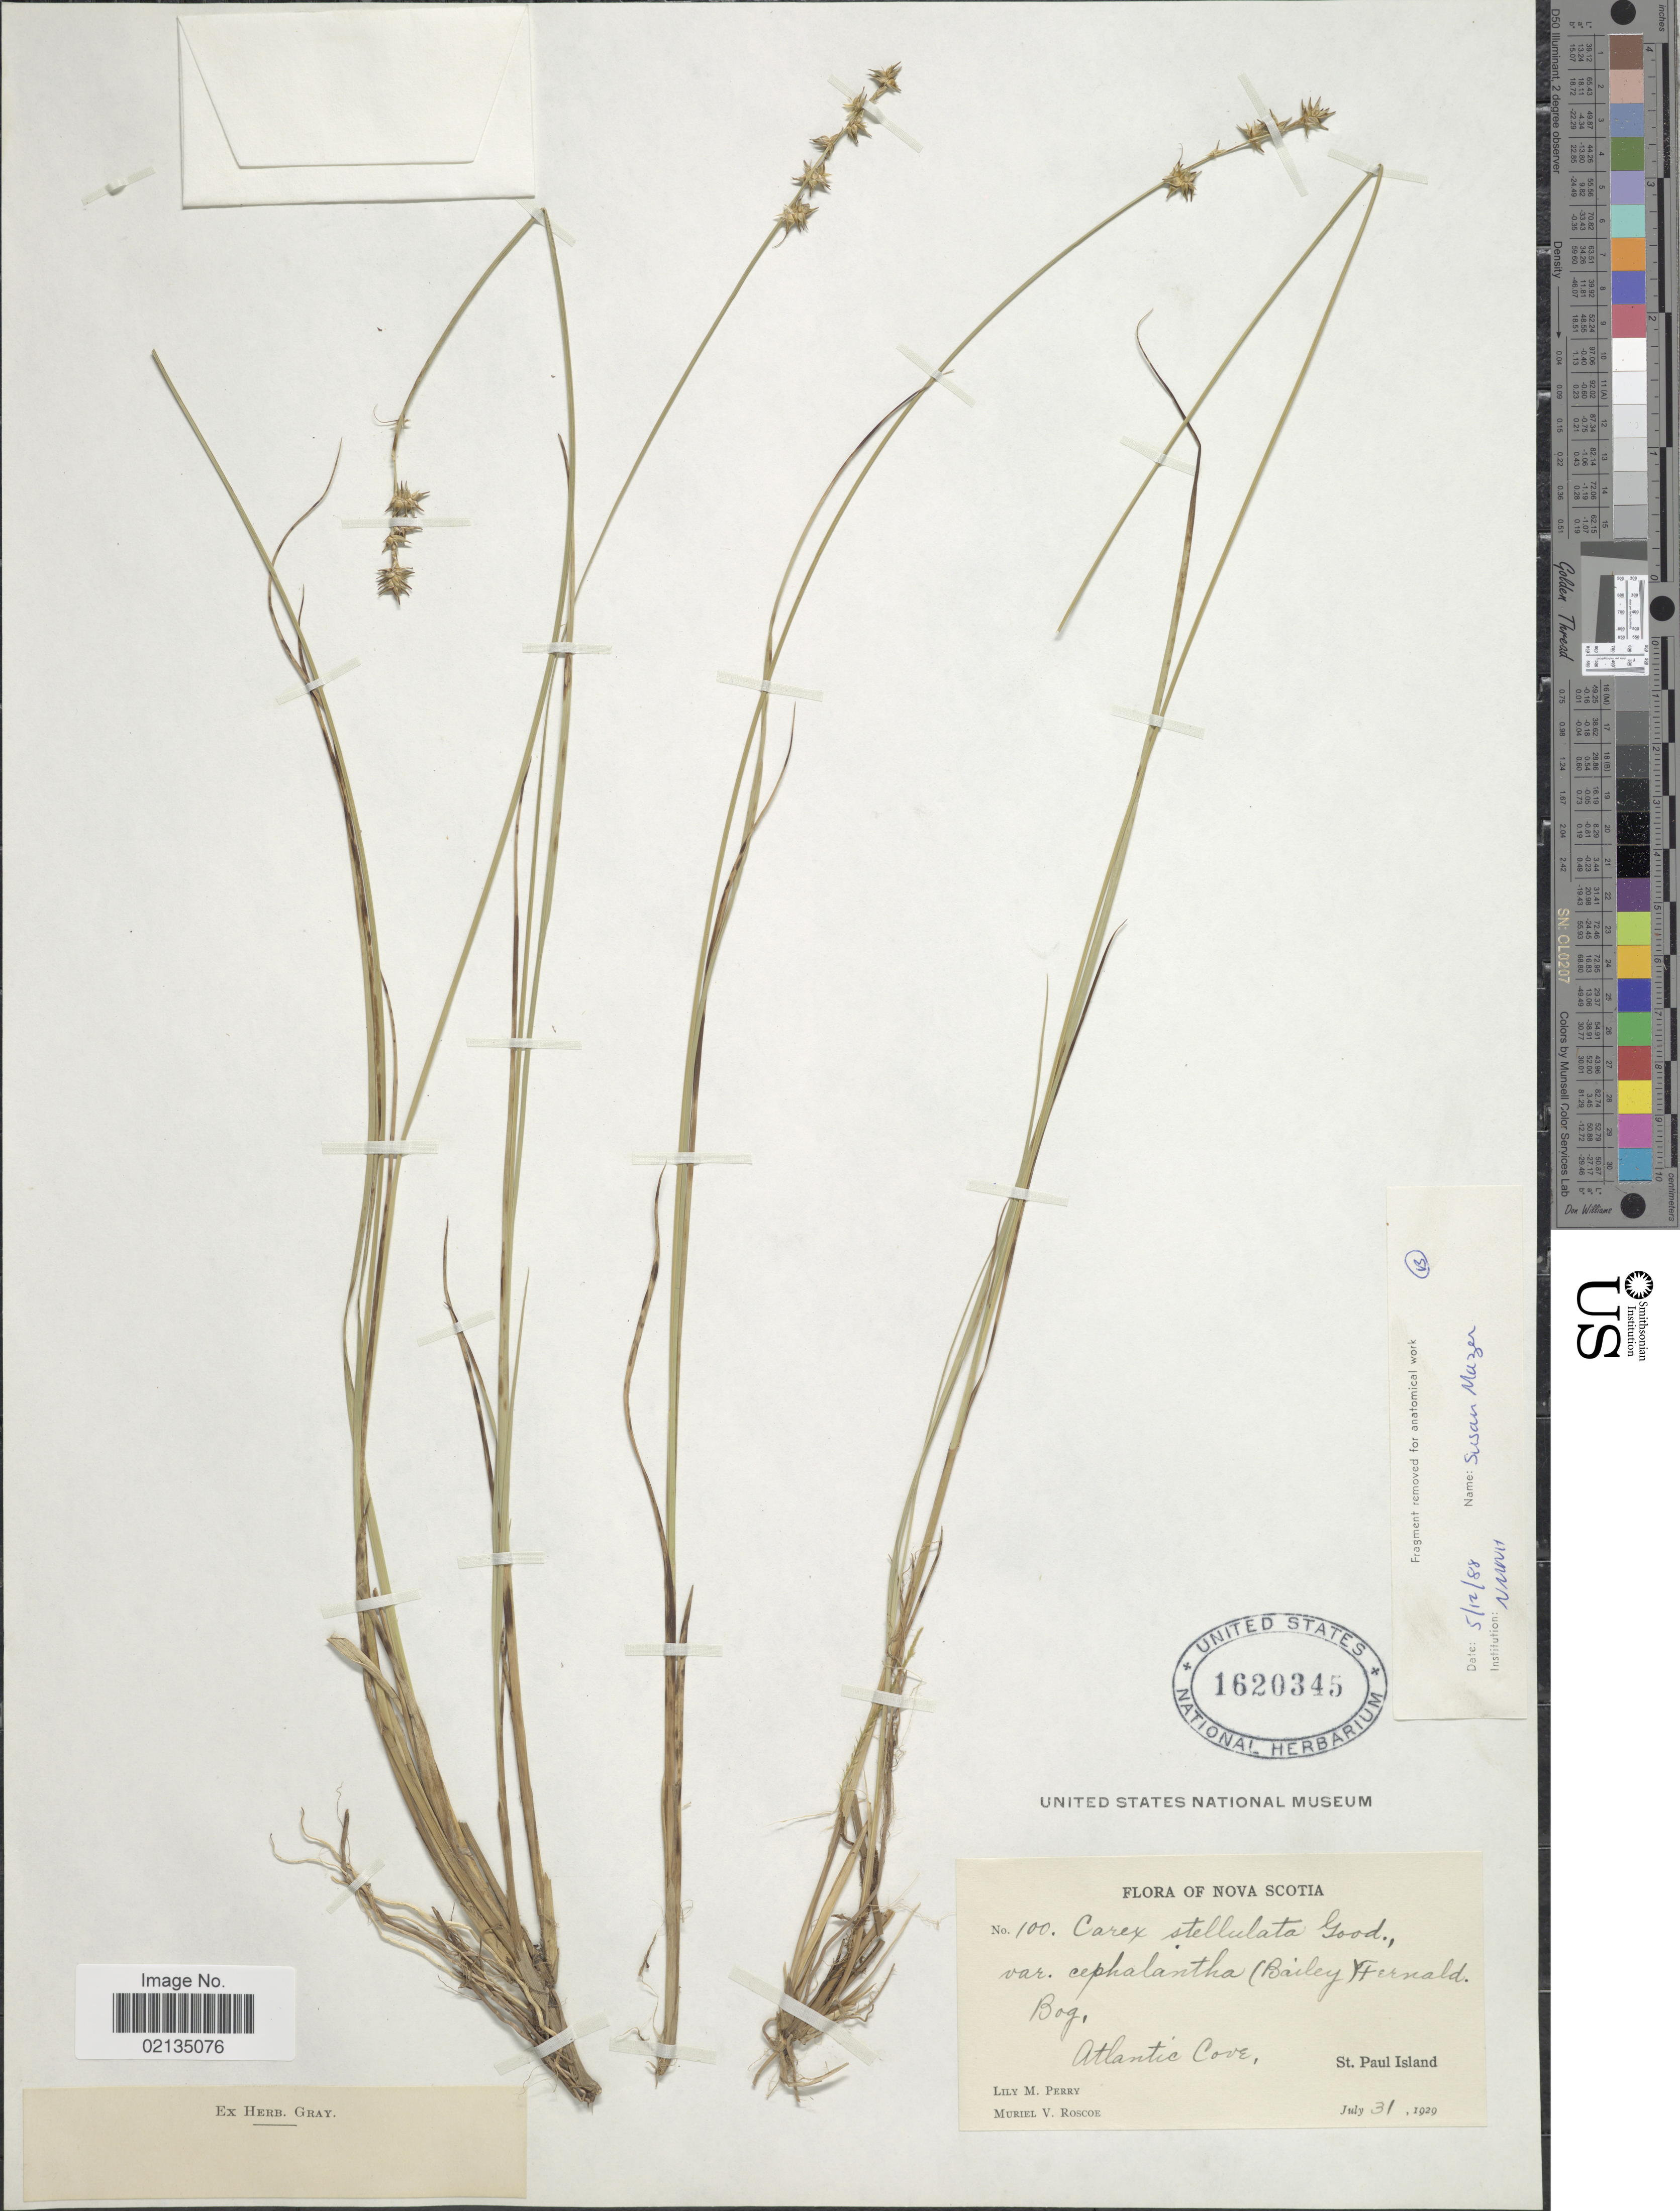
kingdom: Plantae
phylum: Tracheophyta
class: Liliopsida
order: Poales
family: Cyperaceae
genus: Carex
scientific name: Carex echinata subsp. echinata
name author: Murray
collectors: L. M. Perry & M. Roscoe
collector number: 100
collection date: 1929-07-31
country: Canada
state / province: Nova Scotia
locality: Nova Scotia, Atlantic Cove, St. Paul Island.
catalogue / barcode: US 1620345